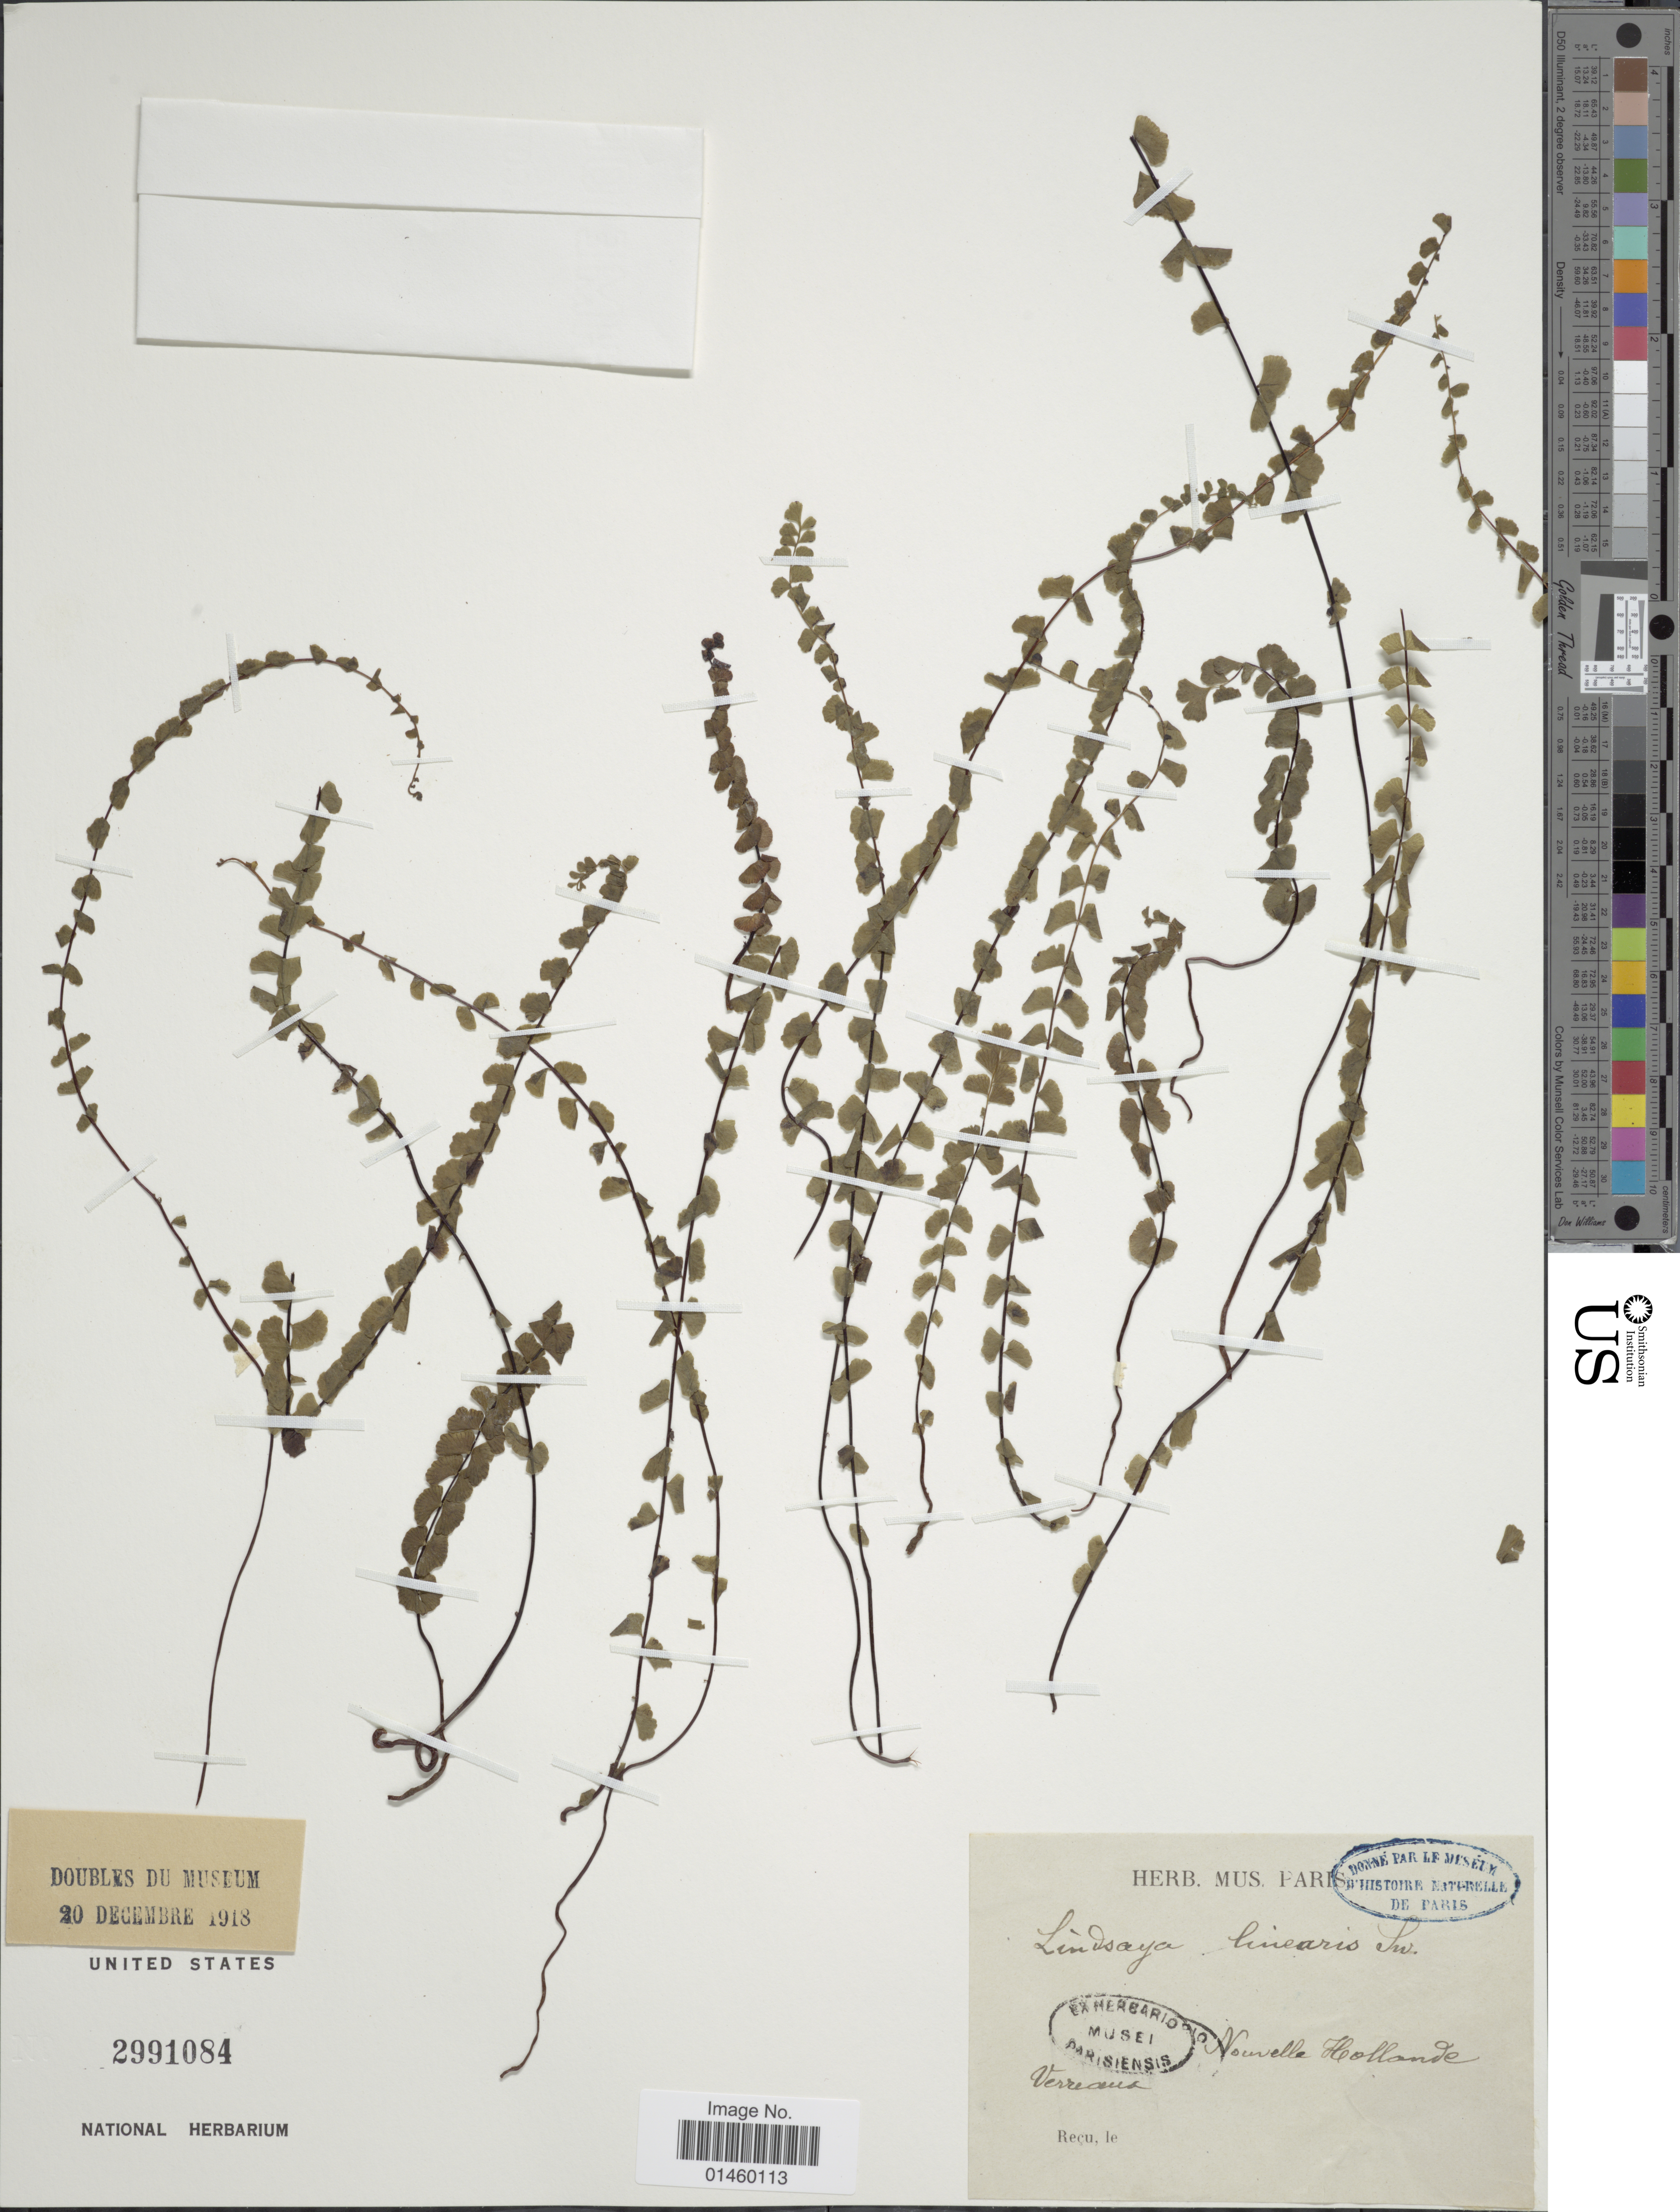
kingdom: Plantae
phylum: Tracheophyta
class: Polypodiopsida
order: Polypodiales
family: Lindsaeaceae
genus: Lindsaea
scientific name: Lindsaea linearis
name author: Sw.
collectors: Verreaux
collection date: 1918-12-20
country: Australia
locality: Nouvelle Hollande.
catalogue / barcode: US 2991084